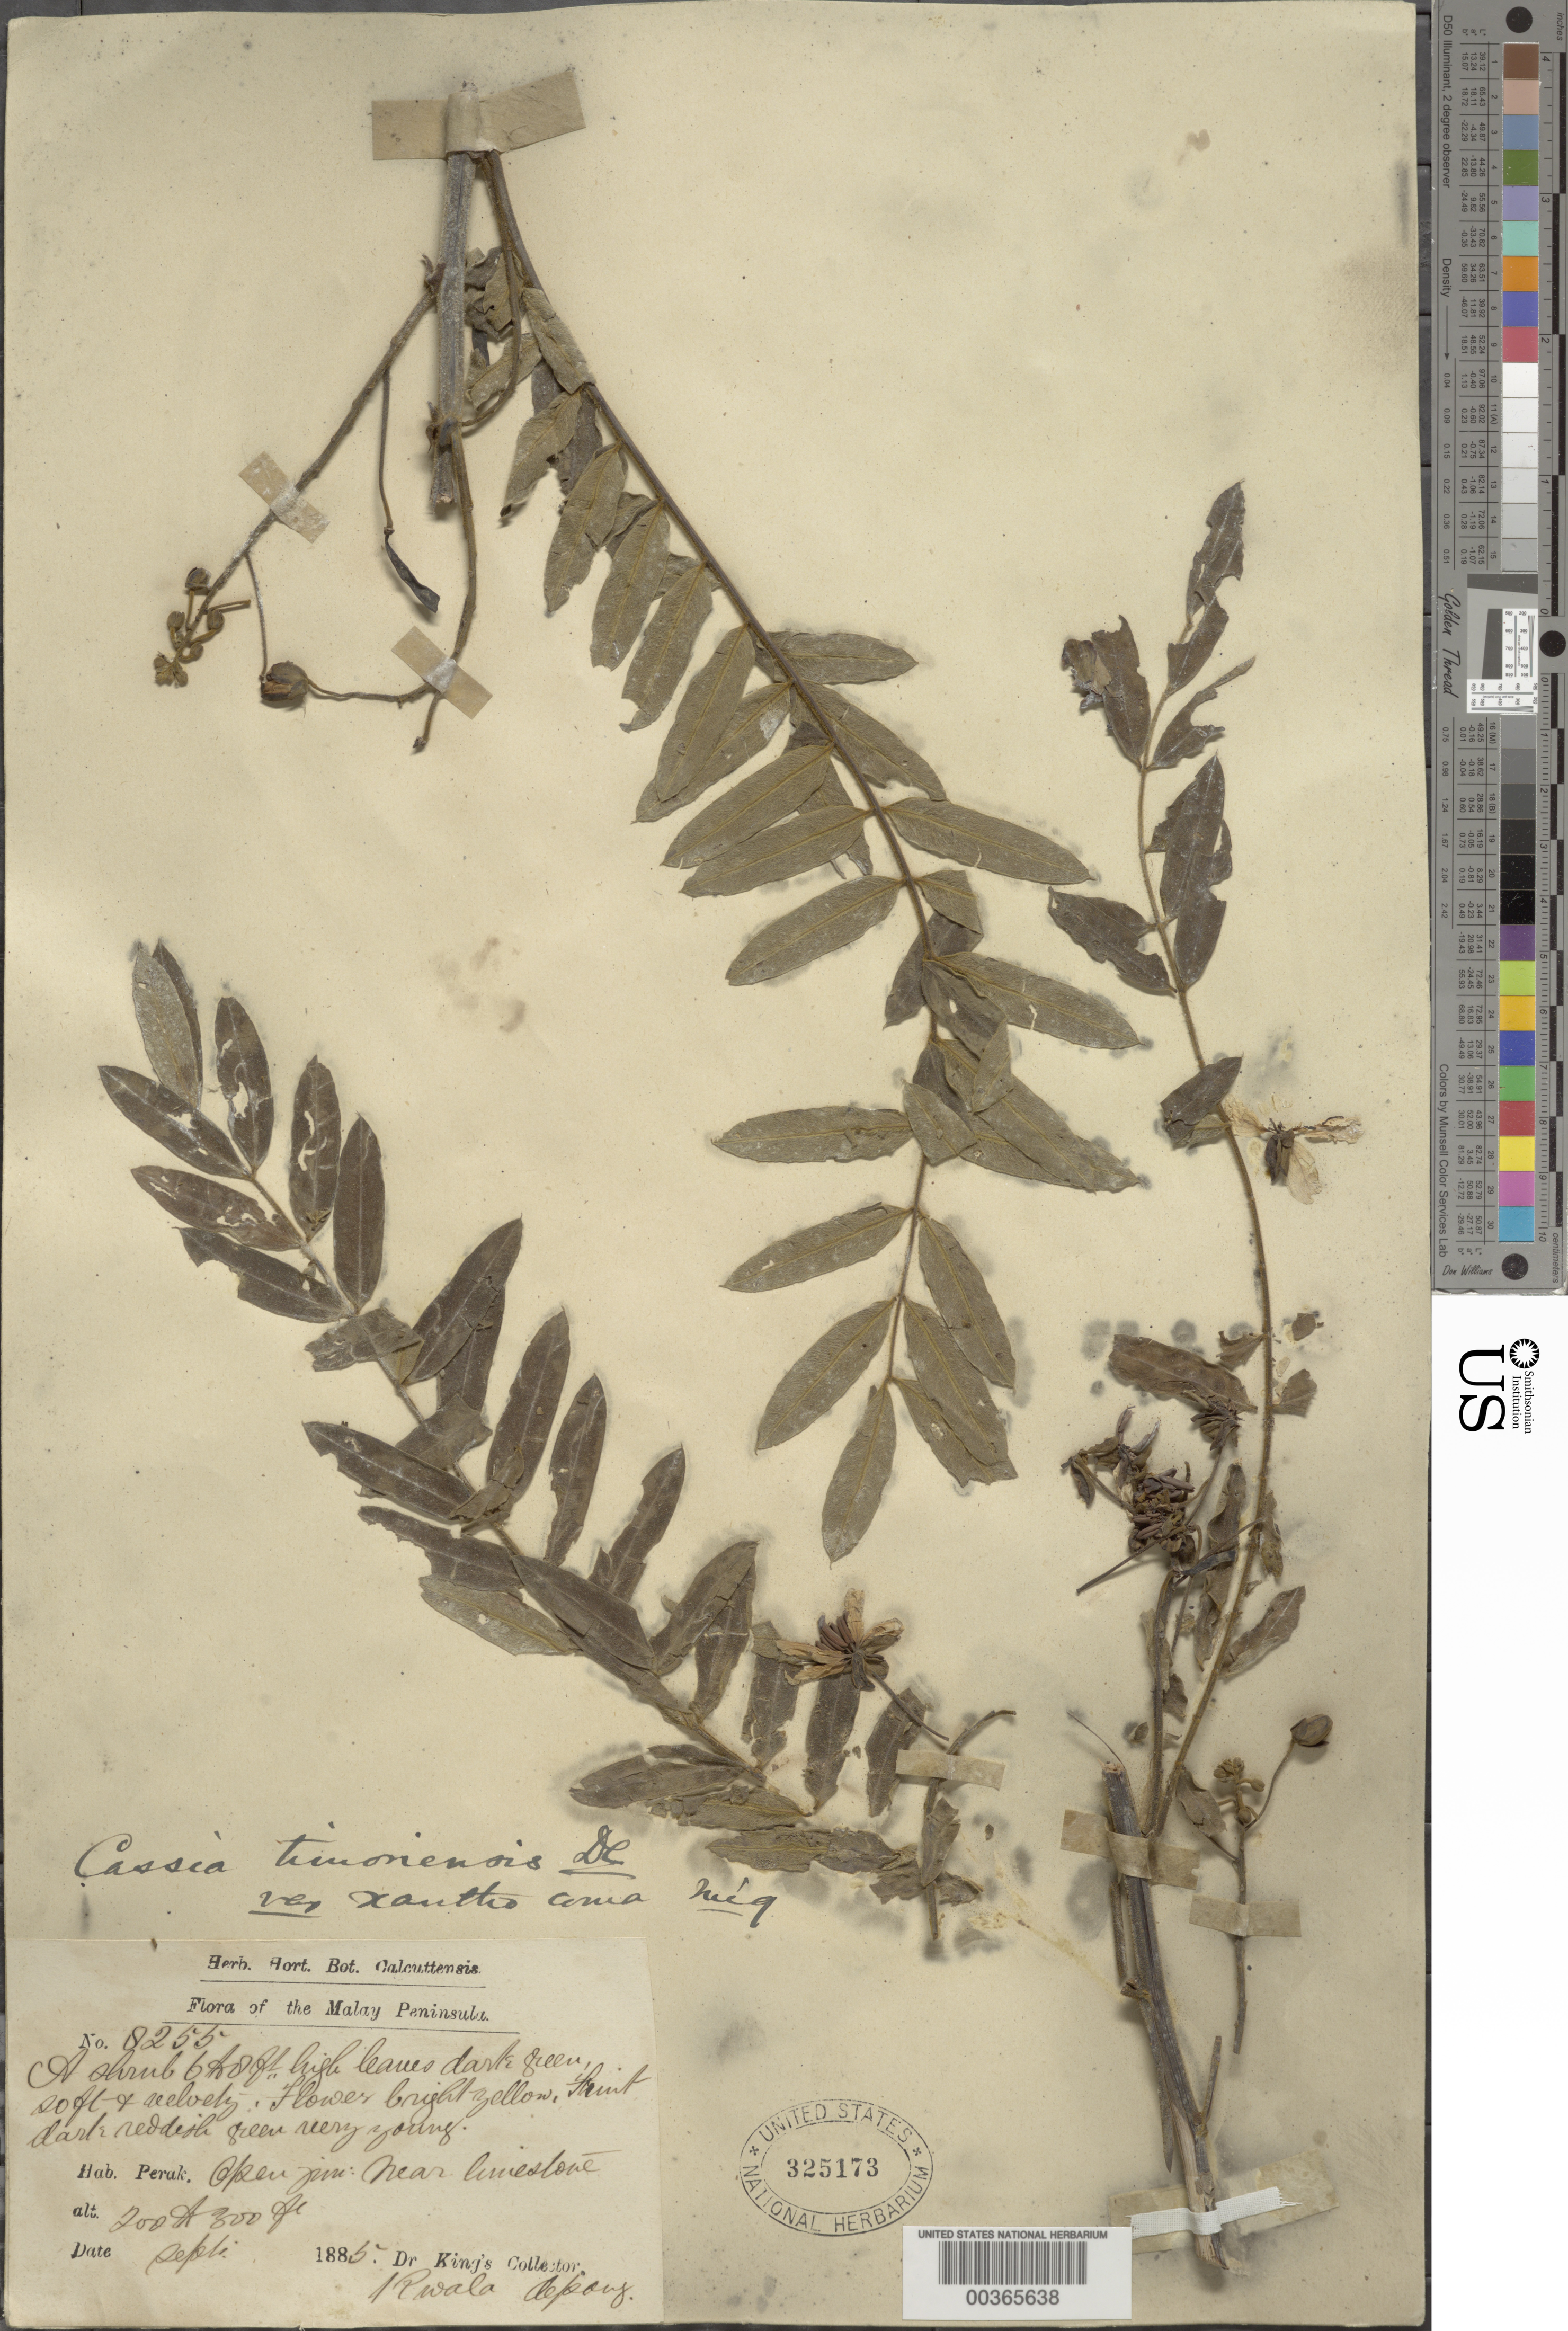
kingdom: Plantae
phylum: Tracheophyta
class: Magnoliopsida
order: Fabales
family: Fabaceae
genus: Senna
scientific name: Senna timorensis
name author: (DC.) H.S. Irwin & Barneby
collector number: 8255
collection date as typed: Sep 1885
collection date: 1885-09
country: Malaysia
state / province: Perak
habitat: Open jungle; near limestone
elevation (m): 61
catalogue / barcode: US 325173